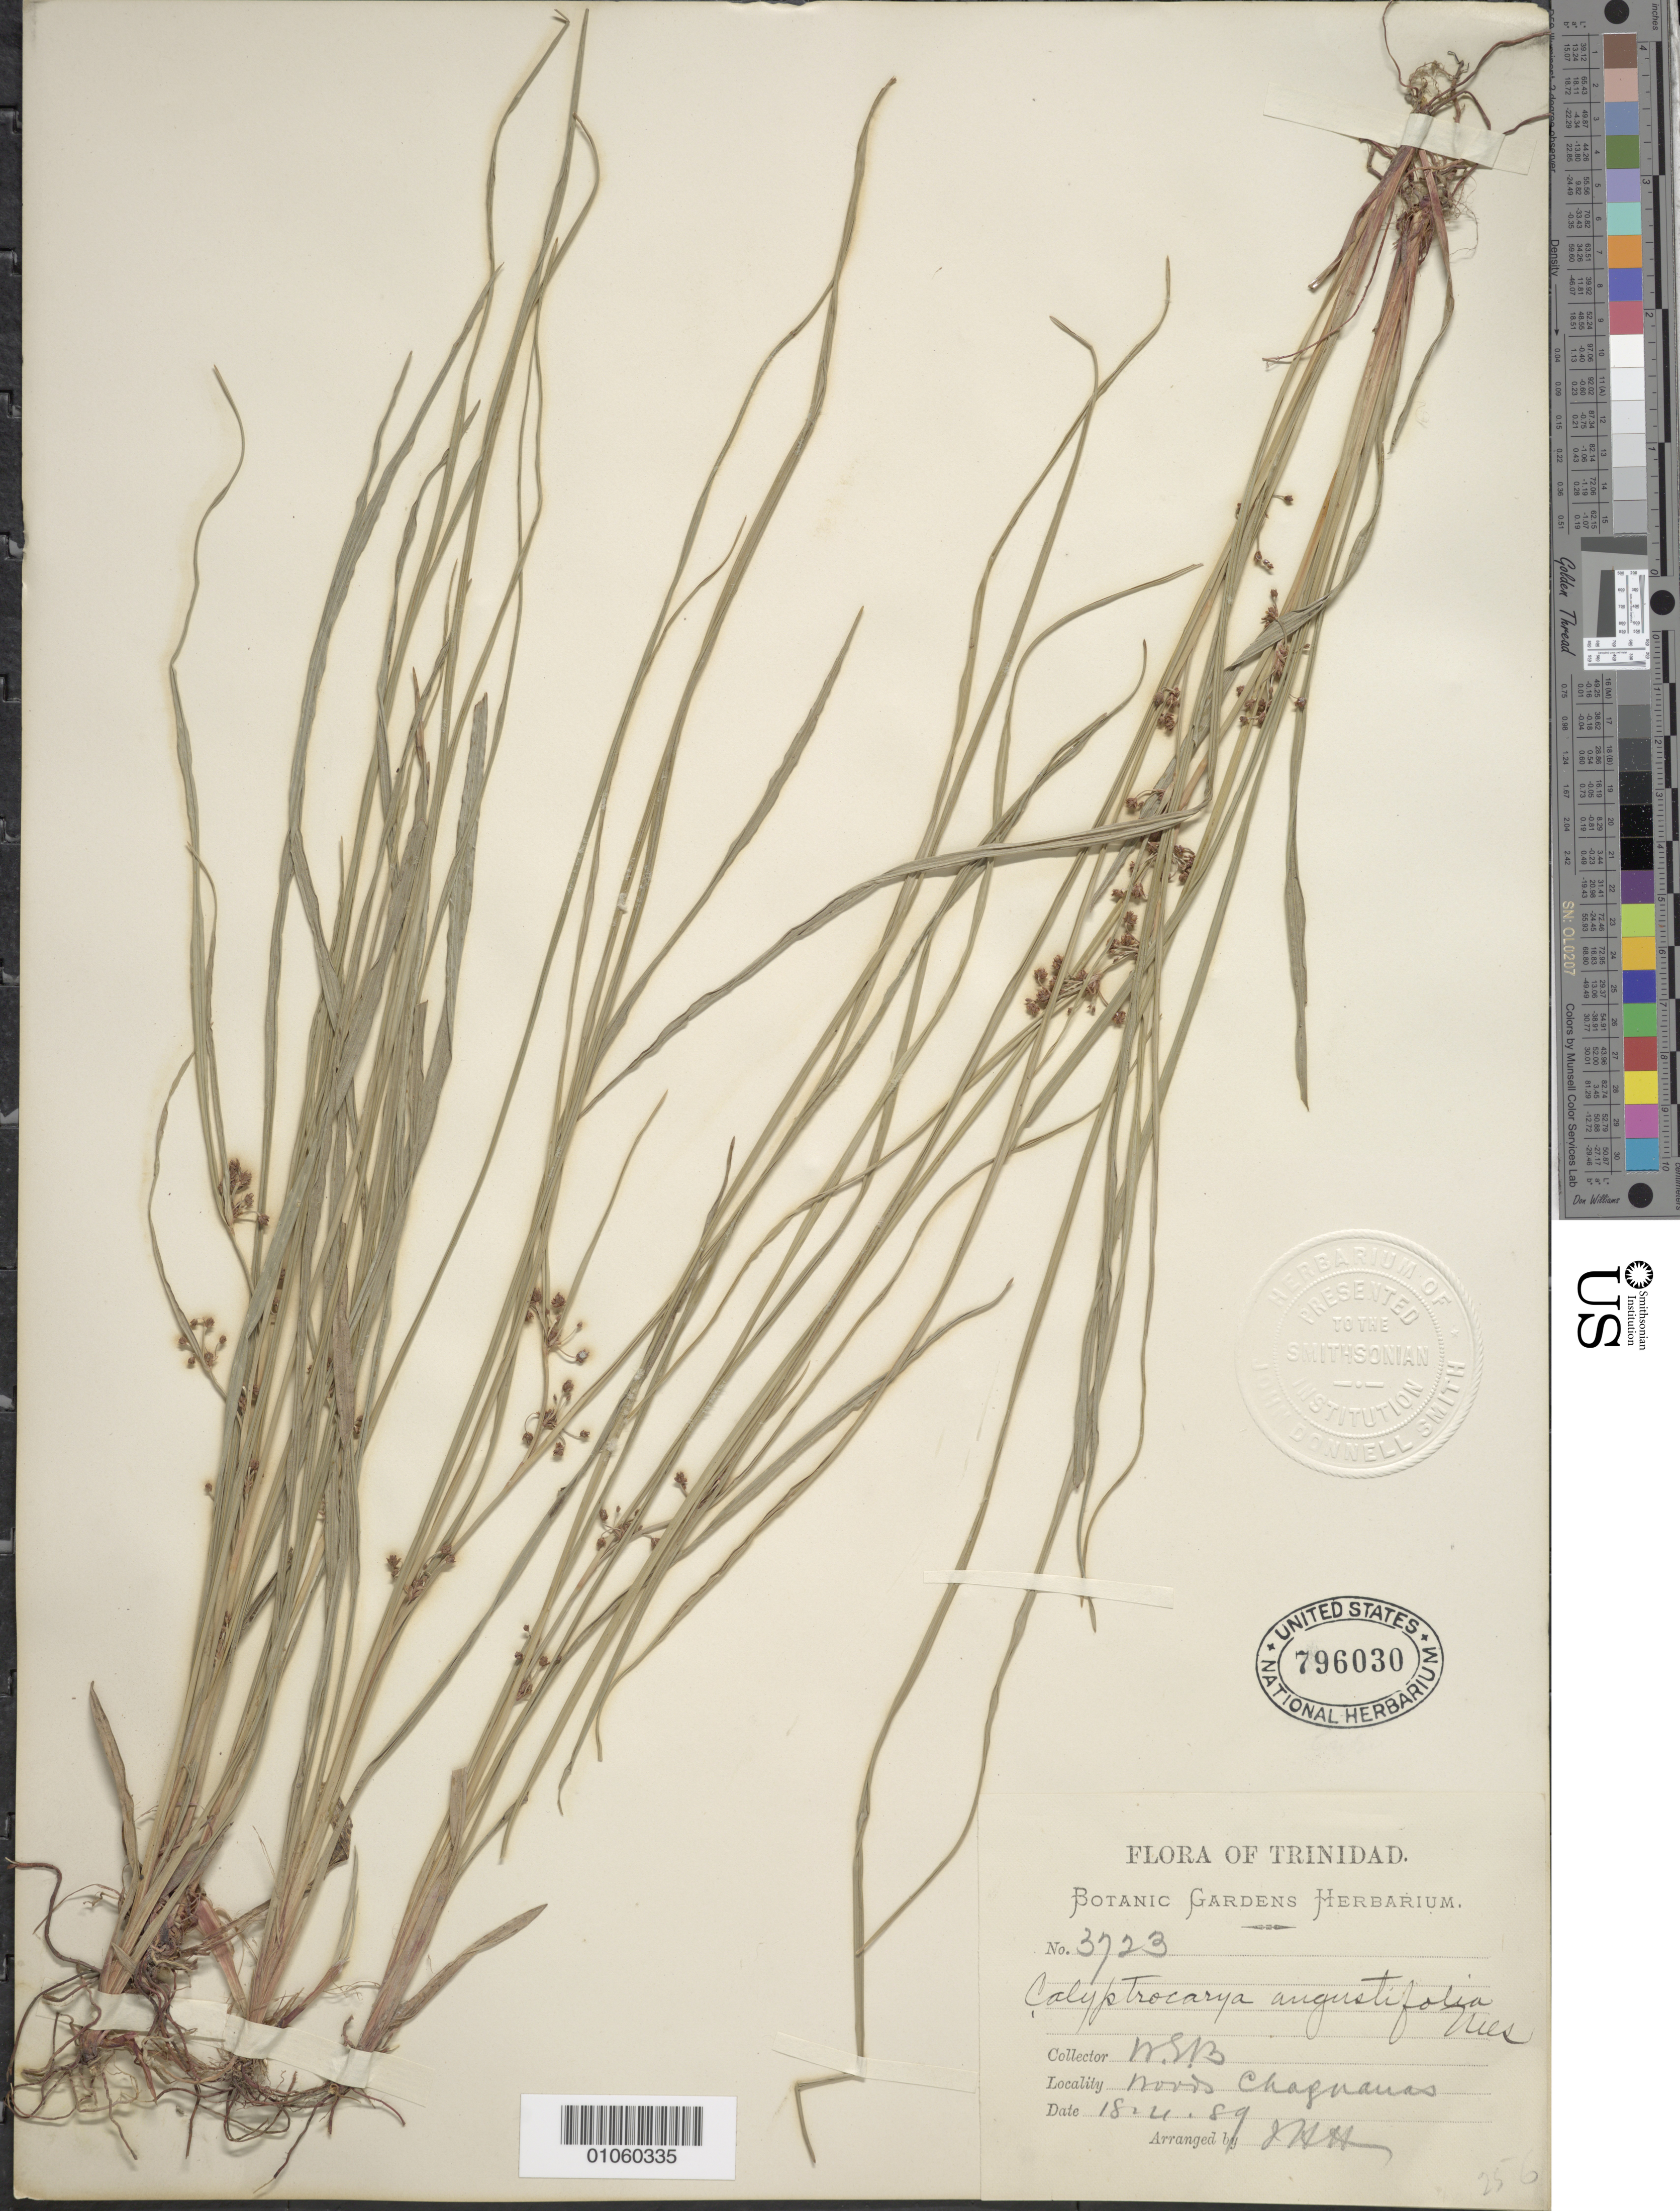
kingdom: Plantae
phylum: Tracheophyta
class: Liliopsida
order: Poales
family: Cyperaceae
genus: Calyptrocarya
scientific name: Calyptrocarya glomerulata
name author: (Brongn.) Urb.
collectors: W. B.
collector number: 3723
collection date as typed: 18 Apr 1889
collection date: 1889-04-18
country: Trinidad and Tobago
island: Trinidad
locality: Chaguanas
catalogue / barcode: US 796030